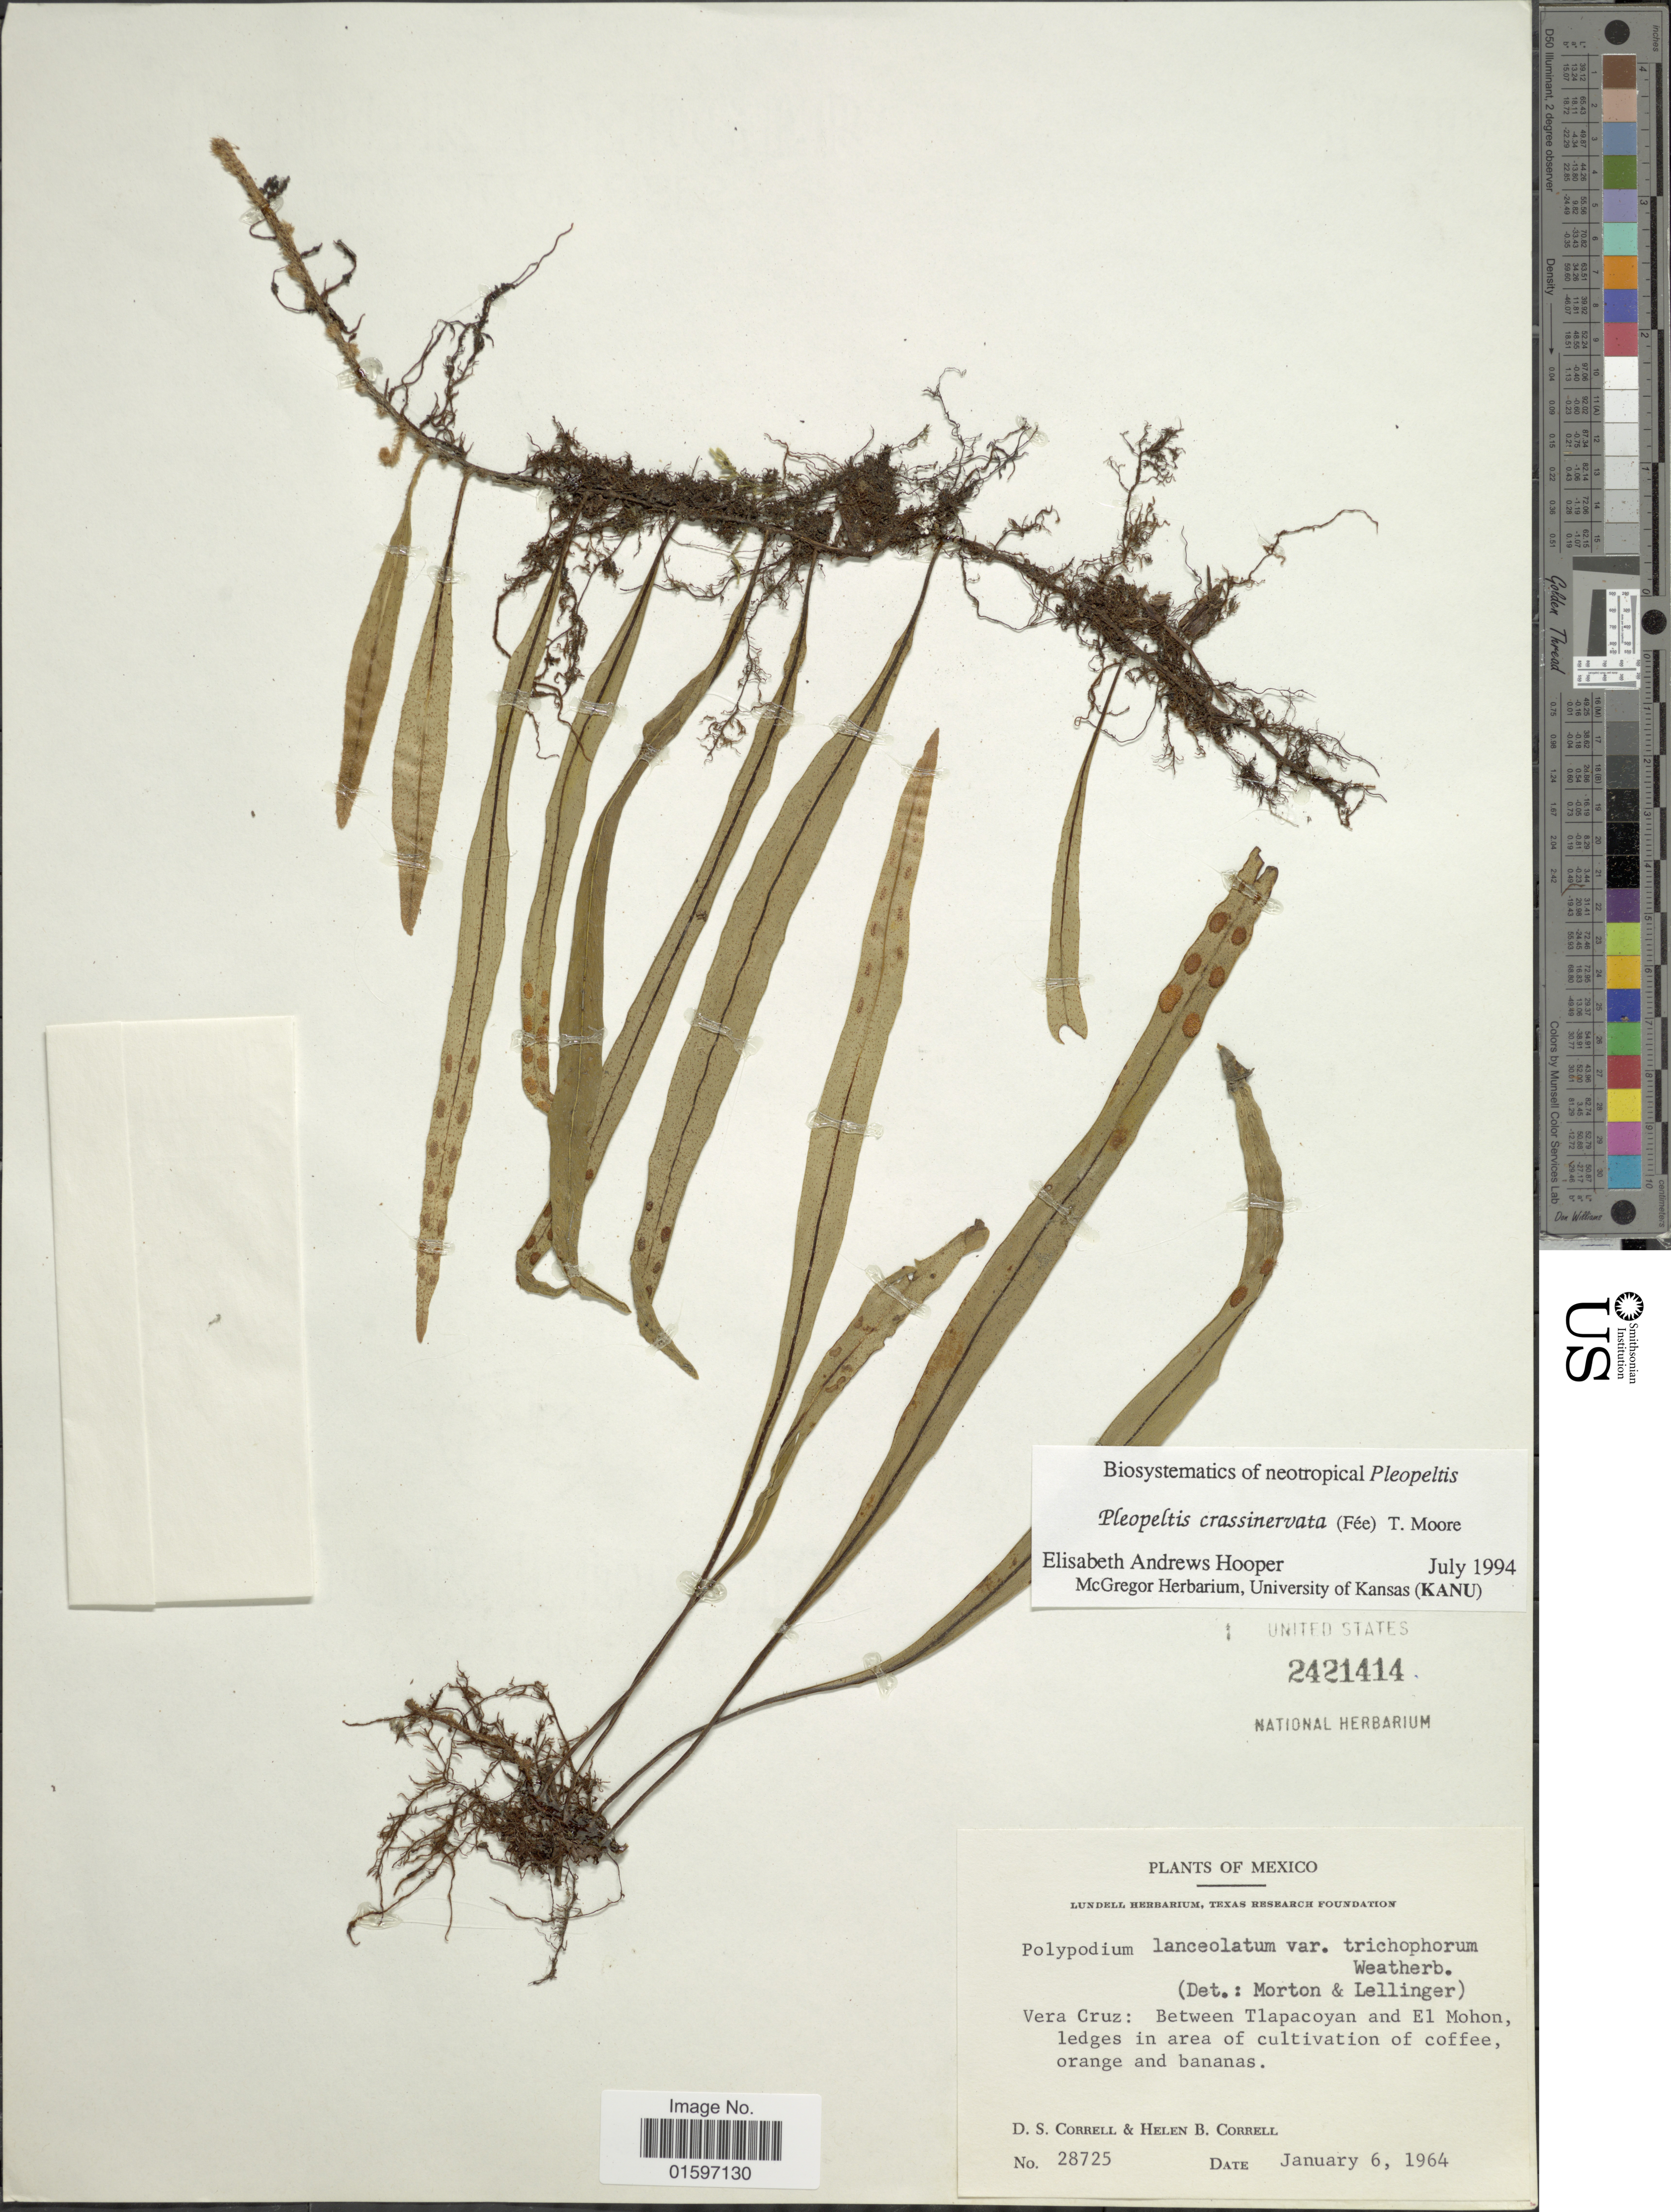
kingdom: Plantae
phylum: Tracheophyta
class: Polypodiopsida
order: Polypodiales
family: Polypodiaceae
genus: Pleopeltis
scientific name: Pleopeltis crassinervata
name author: (Fée) T. Moore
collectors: D. S. Correll & H. Correll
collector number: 28725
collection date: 1964-01-06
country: Mexico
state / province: Veracruz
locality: Mexico, Vera Cruz: between Tlapacoyan and El Mohon, ledges in area of cultivation of coffee, orange and bananas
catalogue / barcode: US 2421414